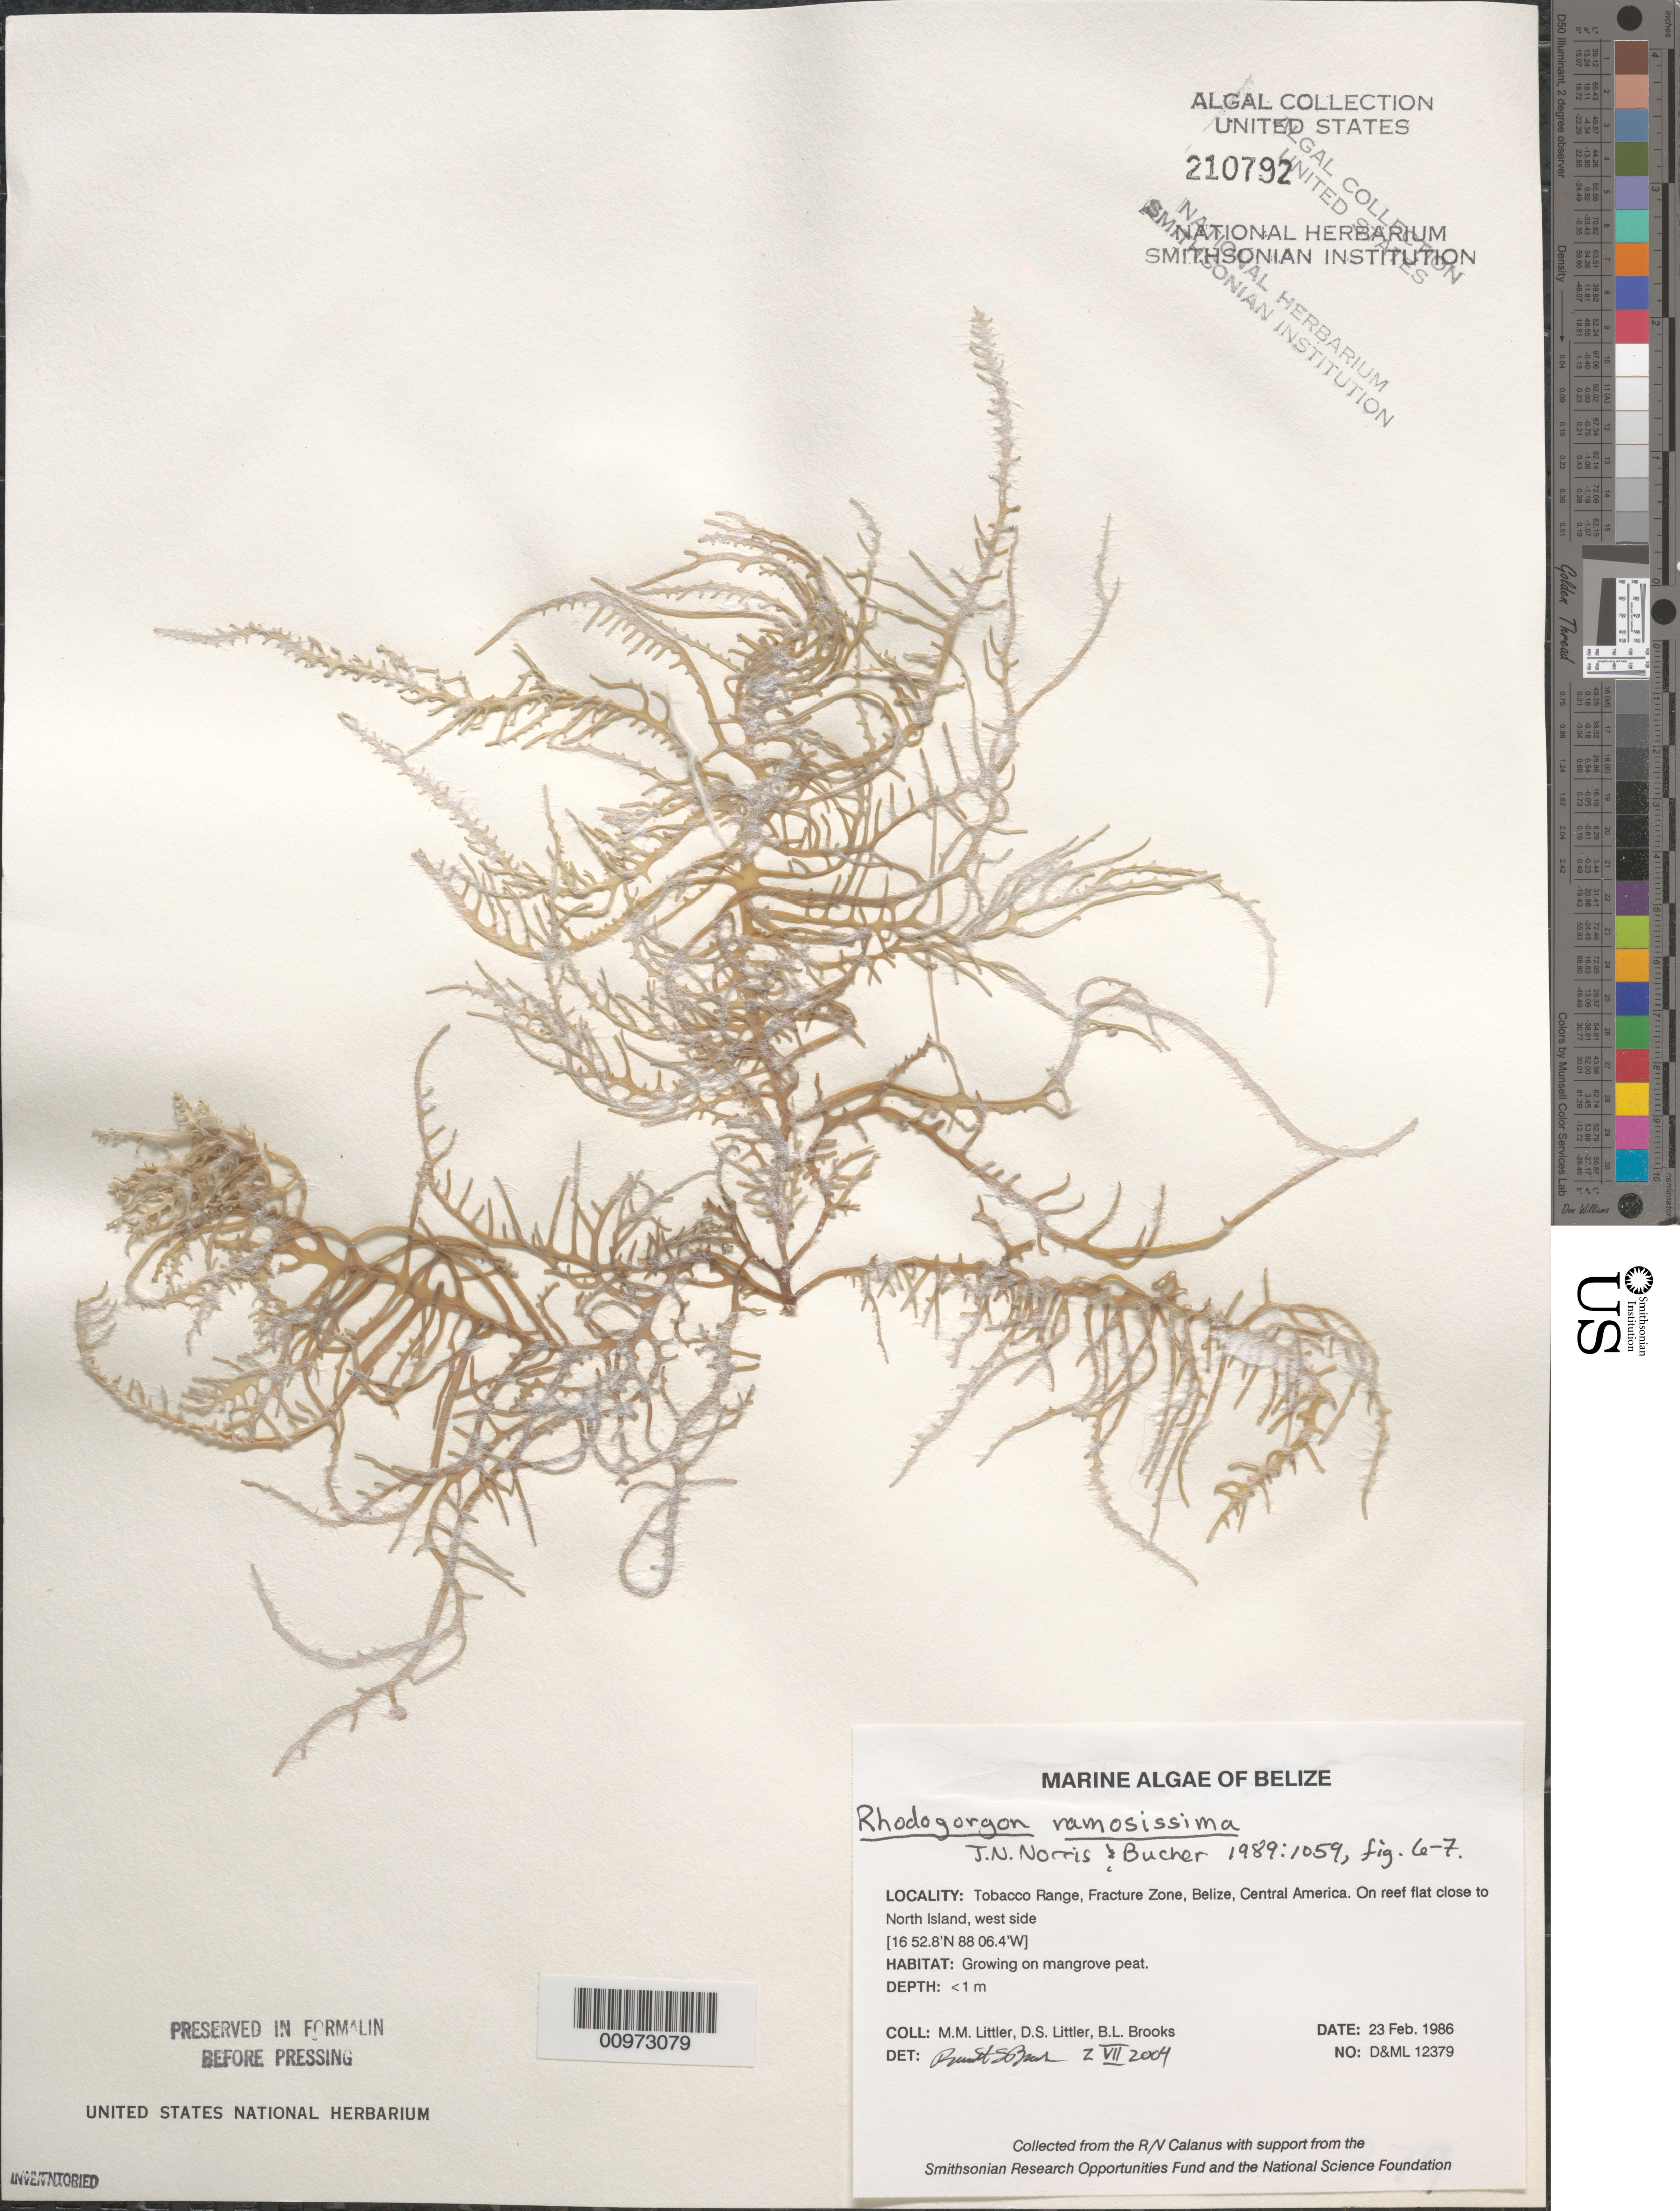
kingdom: Plantae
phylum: Rhodophyta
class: Florideophyceae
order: Rhodogorgonales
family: Rhodogorgonaceae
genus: Rhodogorgon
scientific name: Rhodogorgon ramosissima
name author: J.N. Norris & K.E. Bucher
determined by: Brooks, B. L., (BOT), Smithsonian Institution - National Museum of Natural History (UNITED STATES)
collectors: M. M. Littler, D. S. Littler & B. Brooks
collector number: D&ML 12379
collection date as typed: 23 Feb 1986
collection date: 1986-02-23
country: Belize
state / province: Stann Creek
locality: Tobacco Range, Fracture Zone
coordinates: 16 52.8' N, 88 06.4' W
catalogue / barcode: US 210792